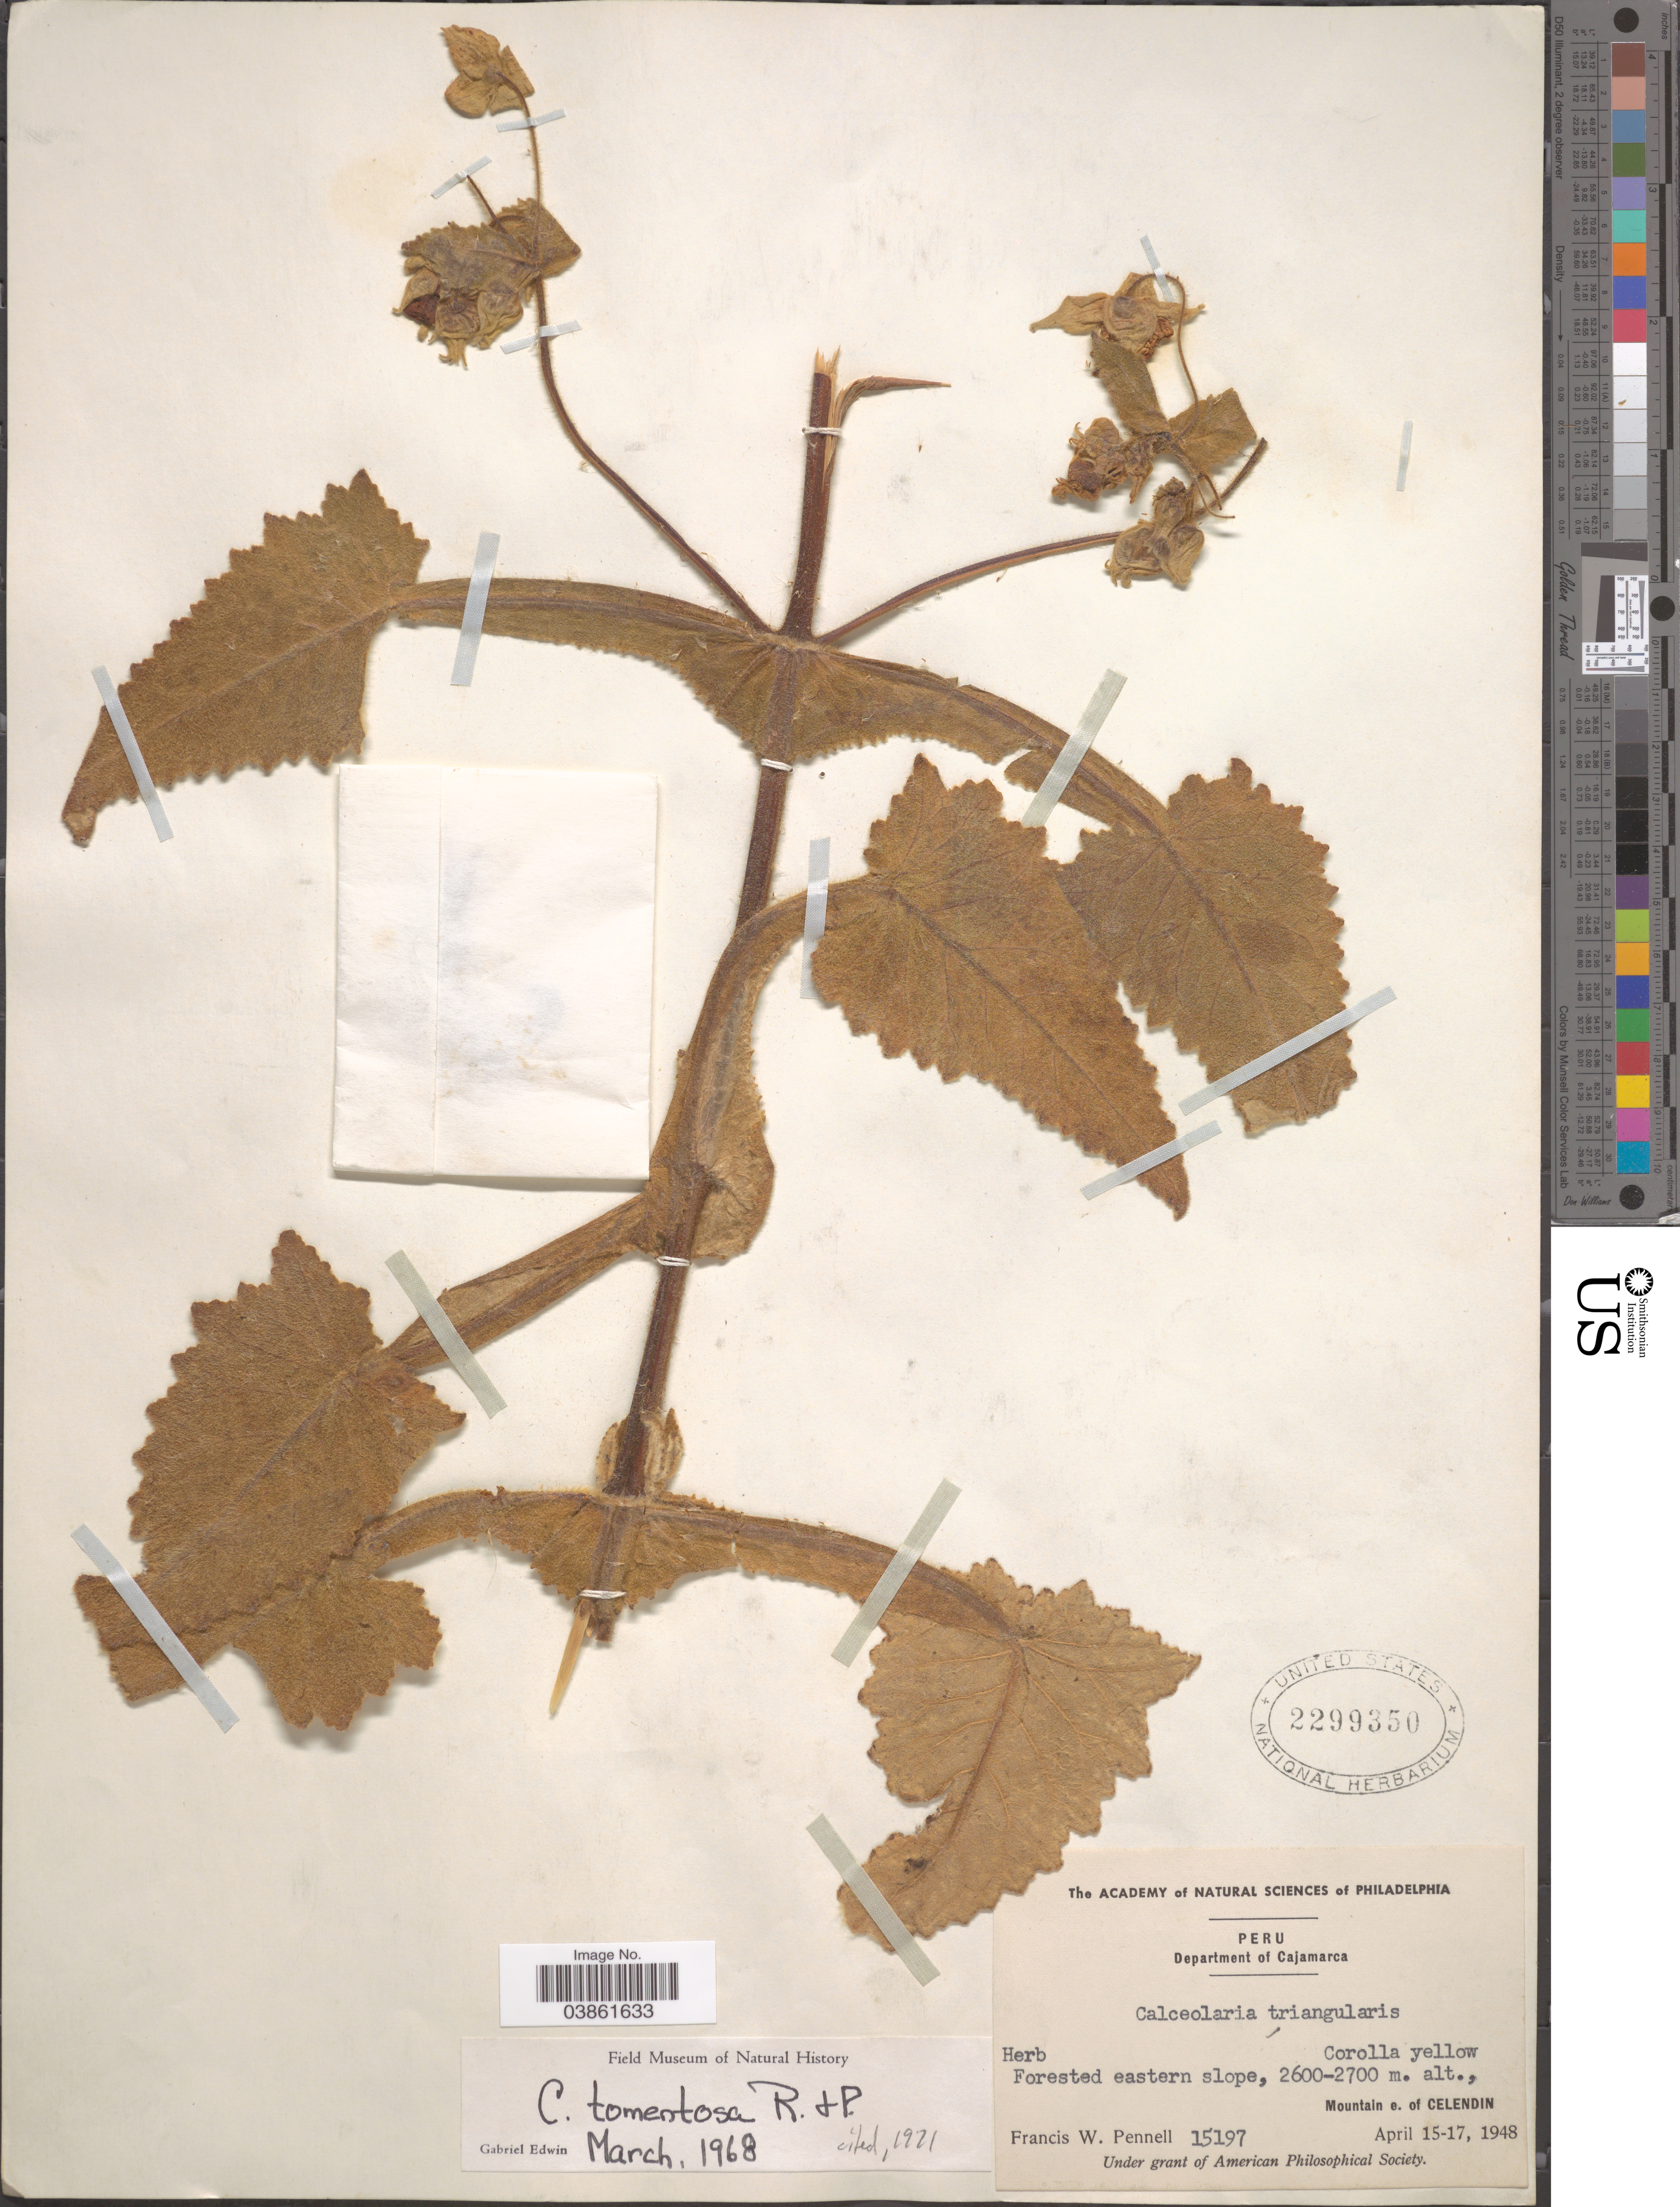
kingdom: Plantae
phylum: Tracheophyta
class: Magnoliopsida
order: Lamiales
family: Calceolariaceae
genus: Calceolaria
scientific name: Calceolaria tomentosa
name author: Ruiz & Pav.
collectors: F. W. Pennell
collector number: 15197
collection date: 1948-04-15/1948-04-17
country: Peru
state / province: Cajamarca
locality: Department of Cajamarca. Eastern slope, Mountain e. of Celendin.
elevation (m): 2600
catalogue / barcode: US 2299350